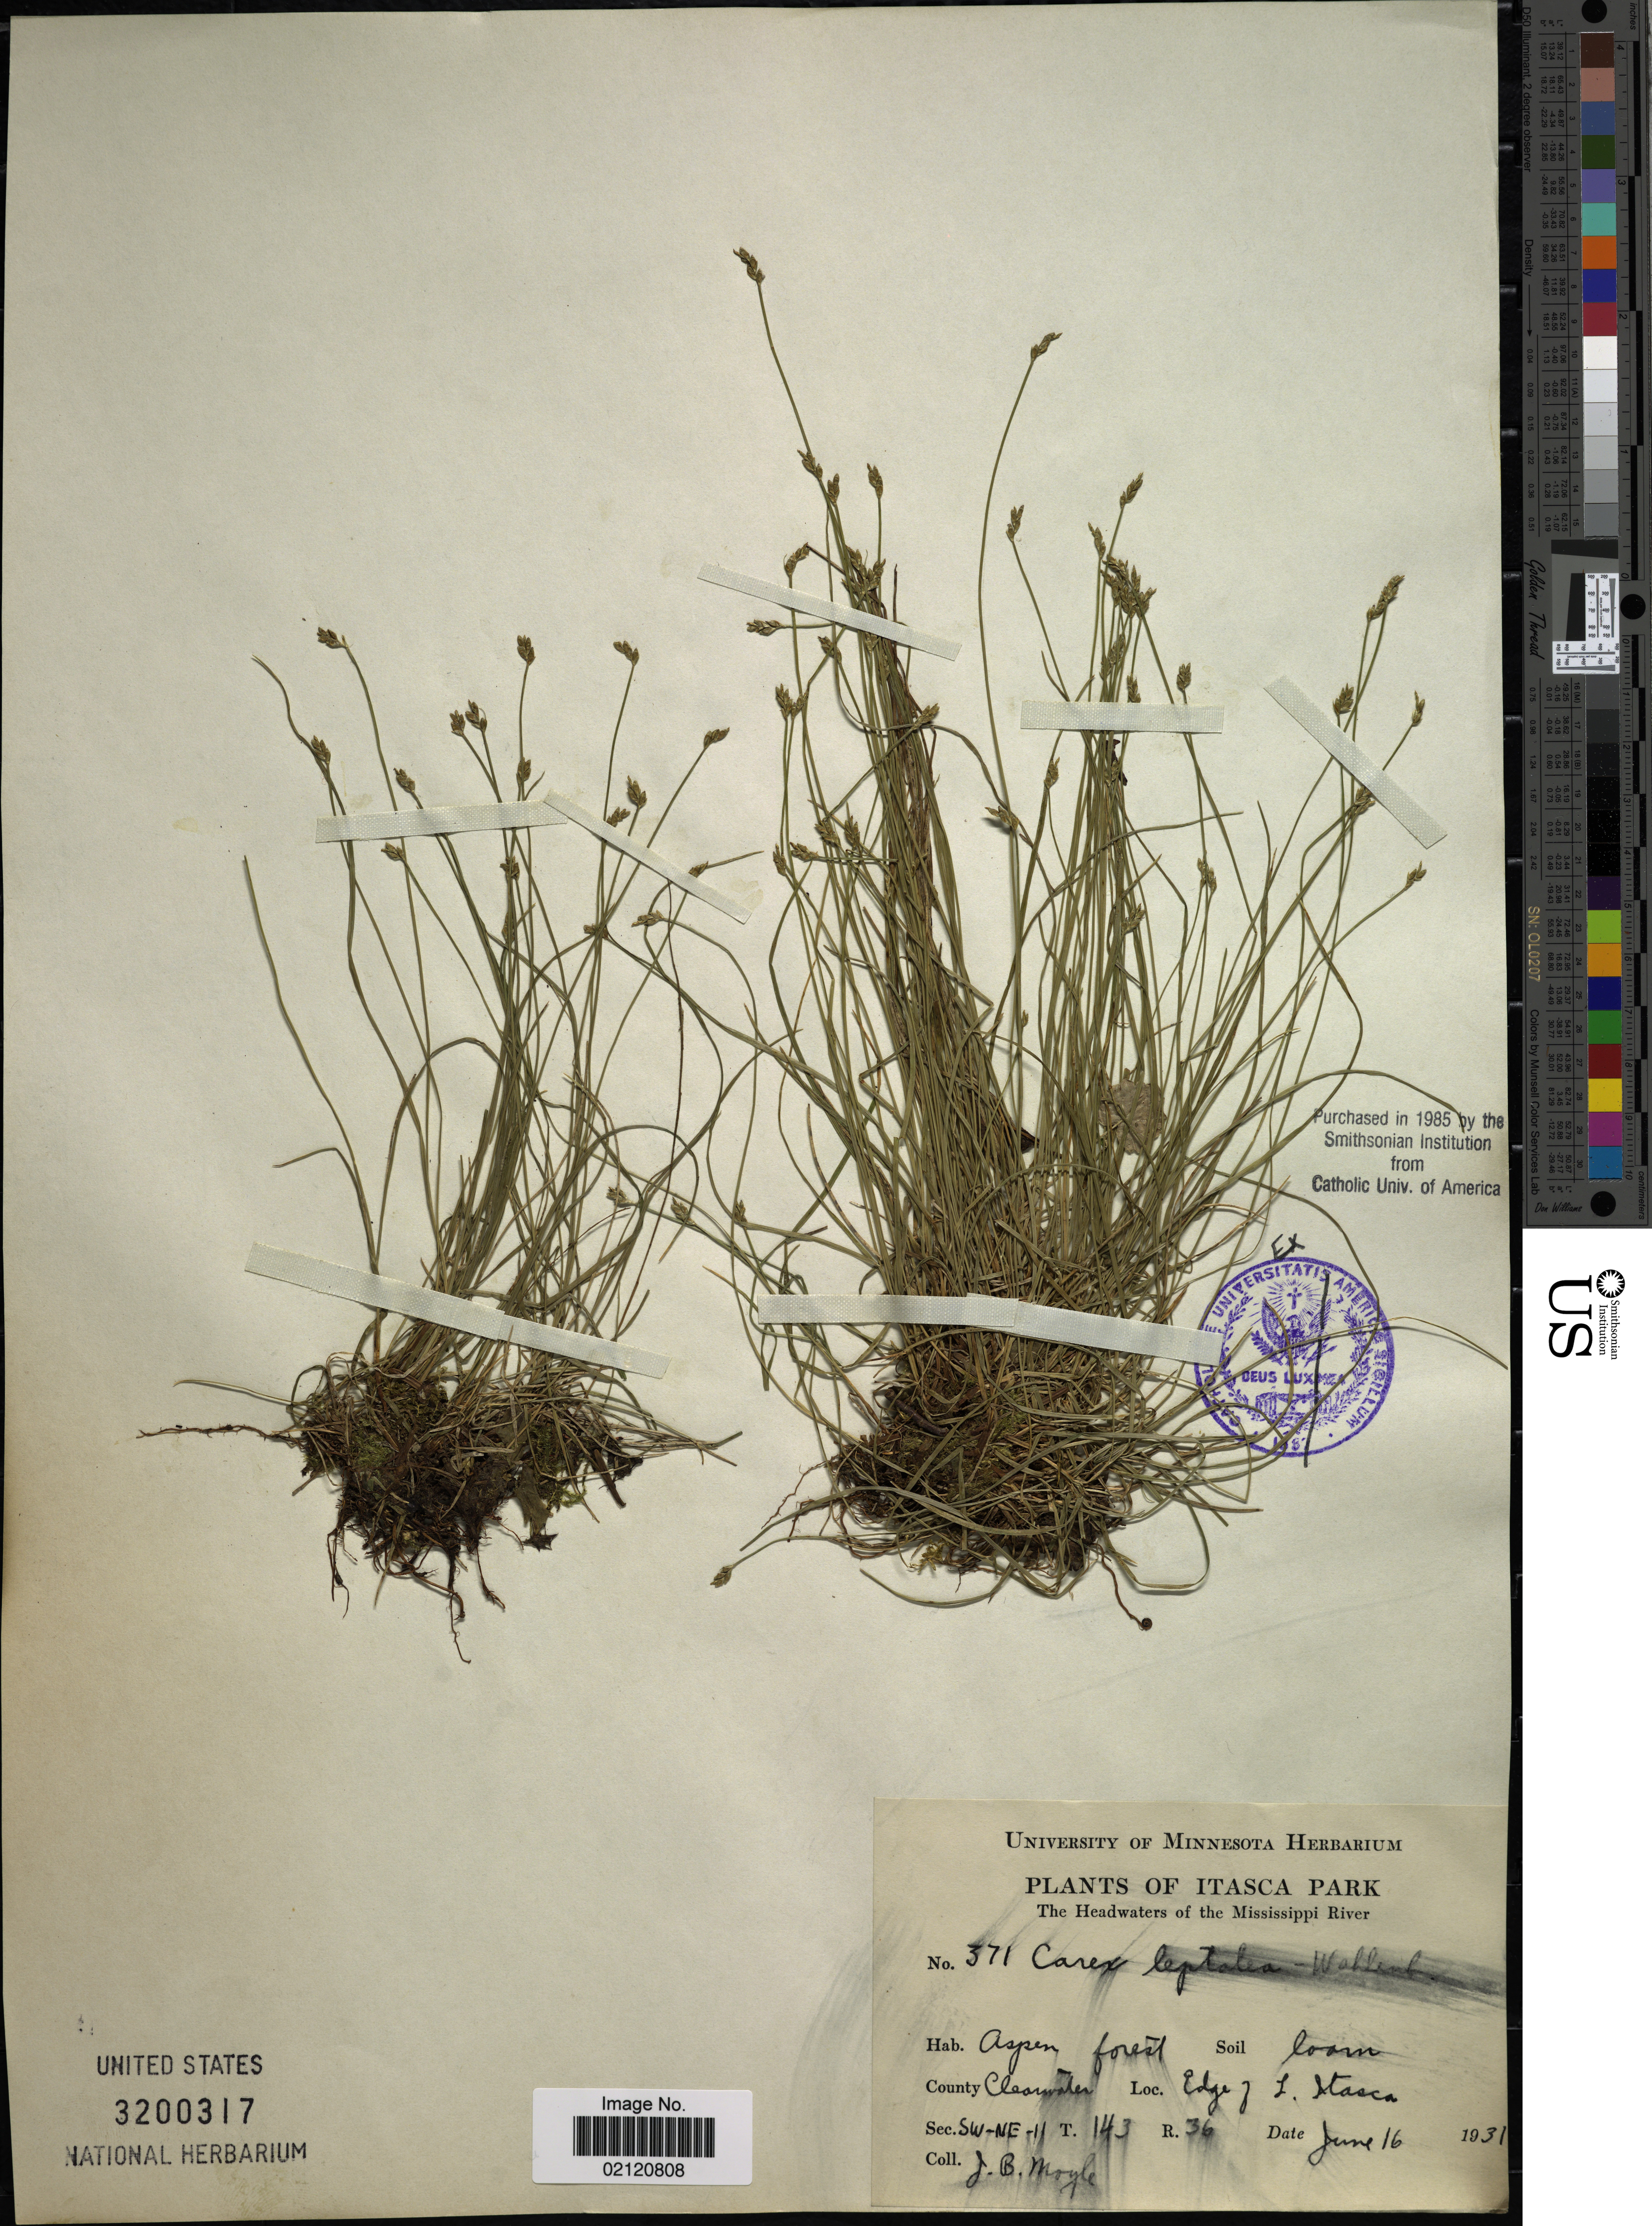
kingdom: Plantae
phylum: Tracheophyta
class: Liliopsida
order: Poales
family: Cyperaceae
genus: Carex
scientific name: Carex leptalea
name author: Wahlenb.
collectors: J. Moyle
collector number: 371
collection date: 1931-06-16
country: United States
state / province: Minnesota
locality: Itasca Park, The Headwaters of the Mississippi River, County Clearwater, Edge of L. Itasca SW-NE 11 T143 R36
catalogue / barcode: US 3200317